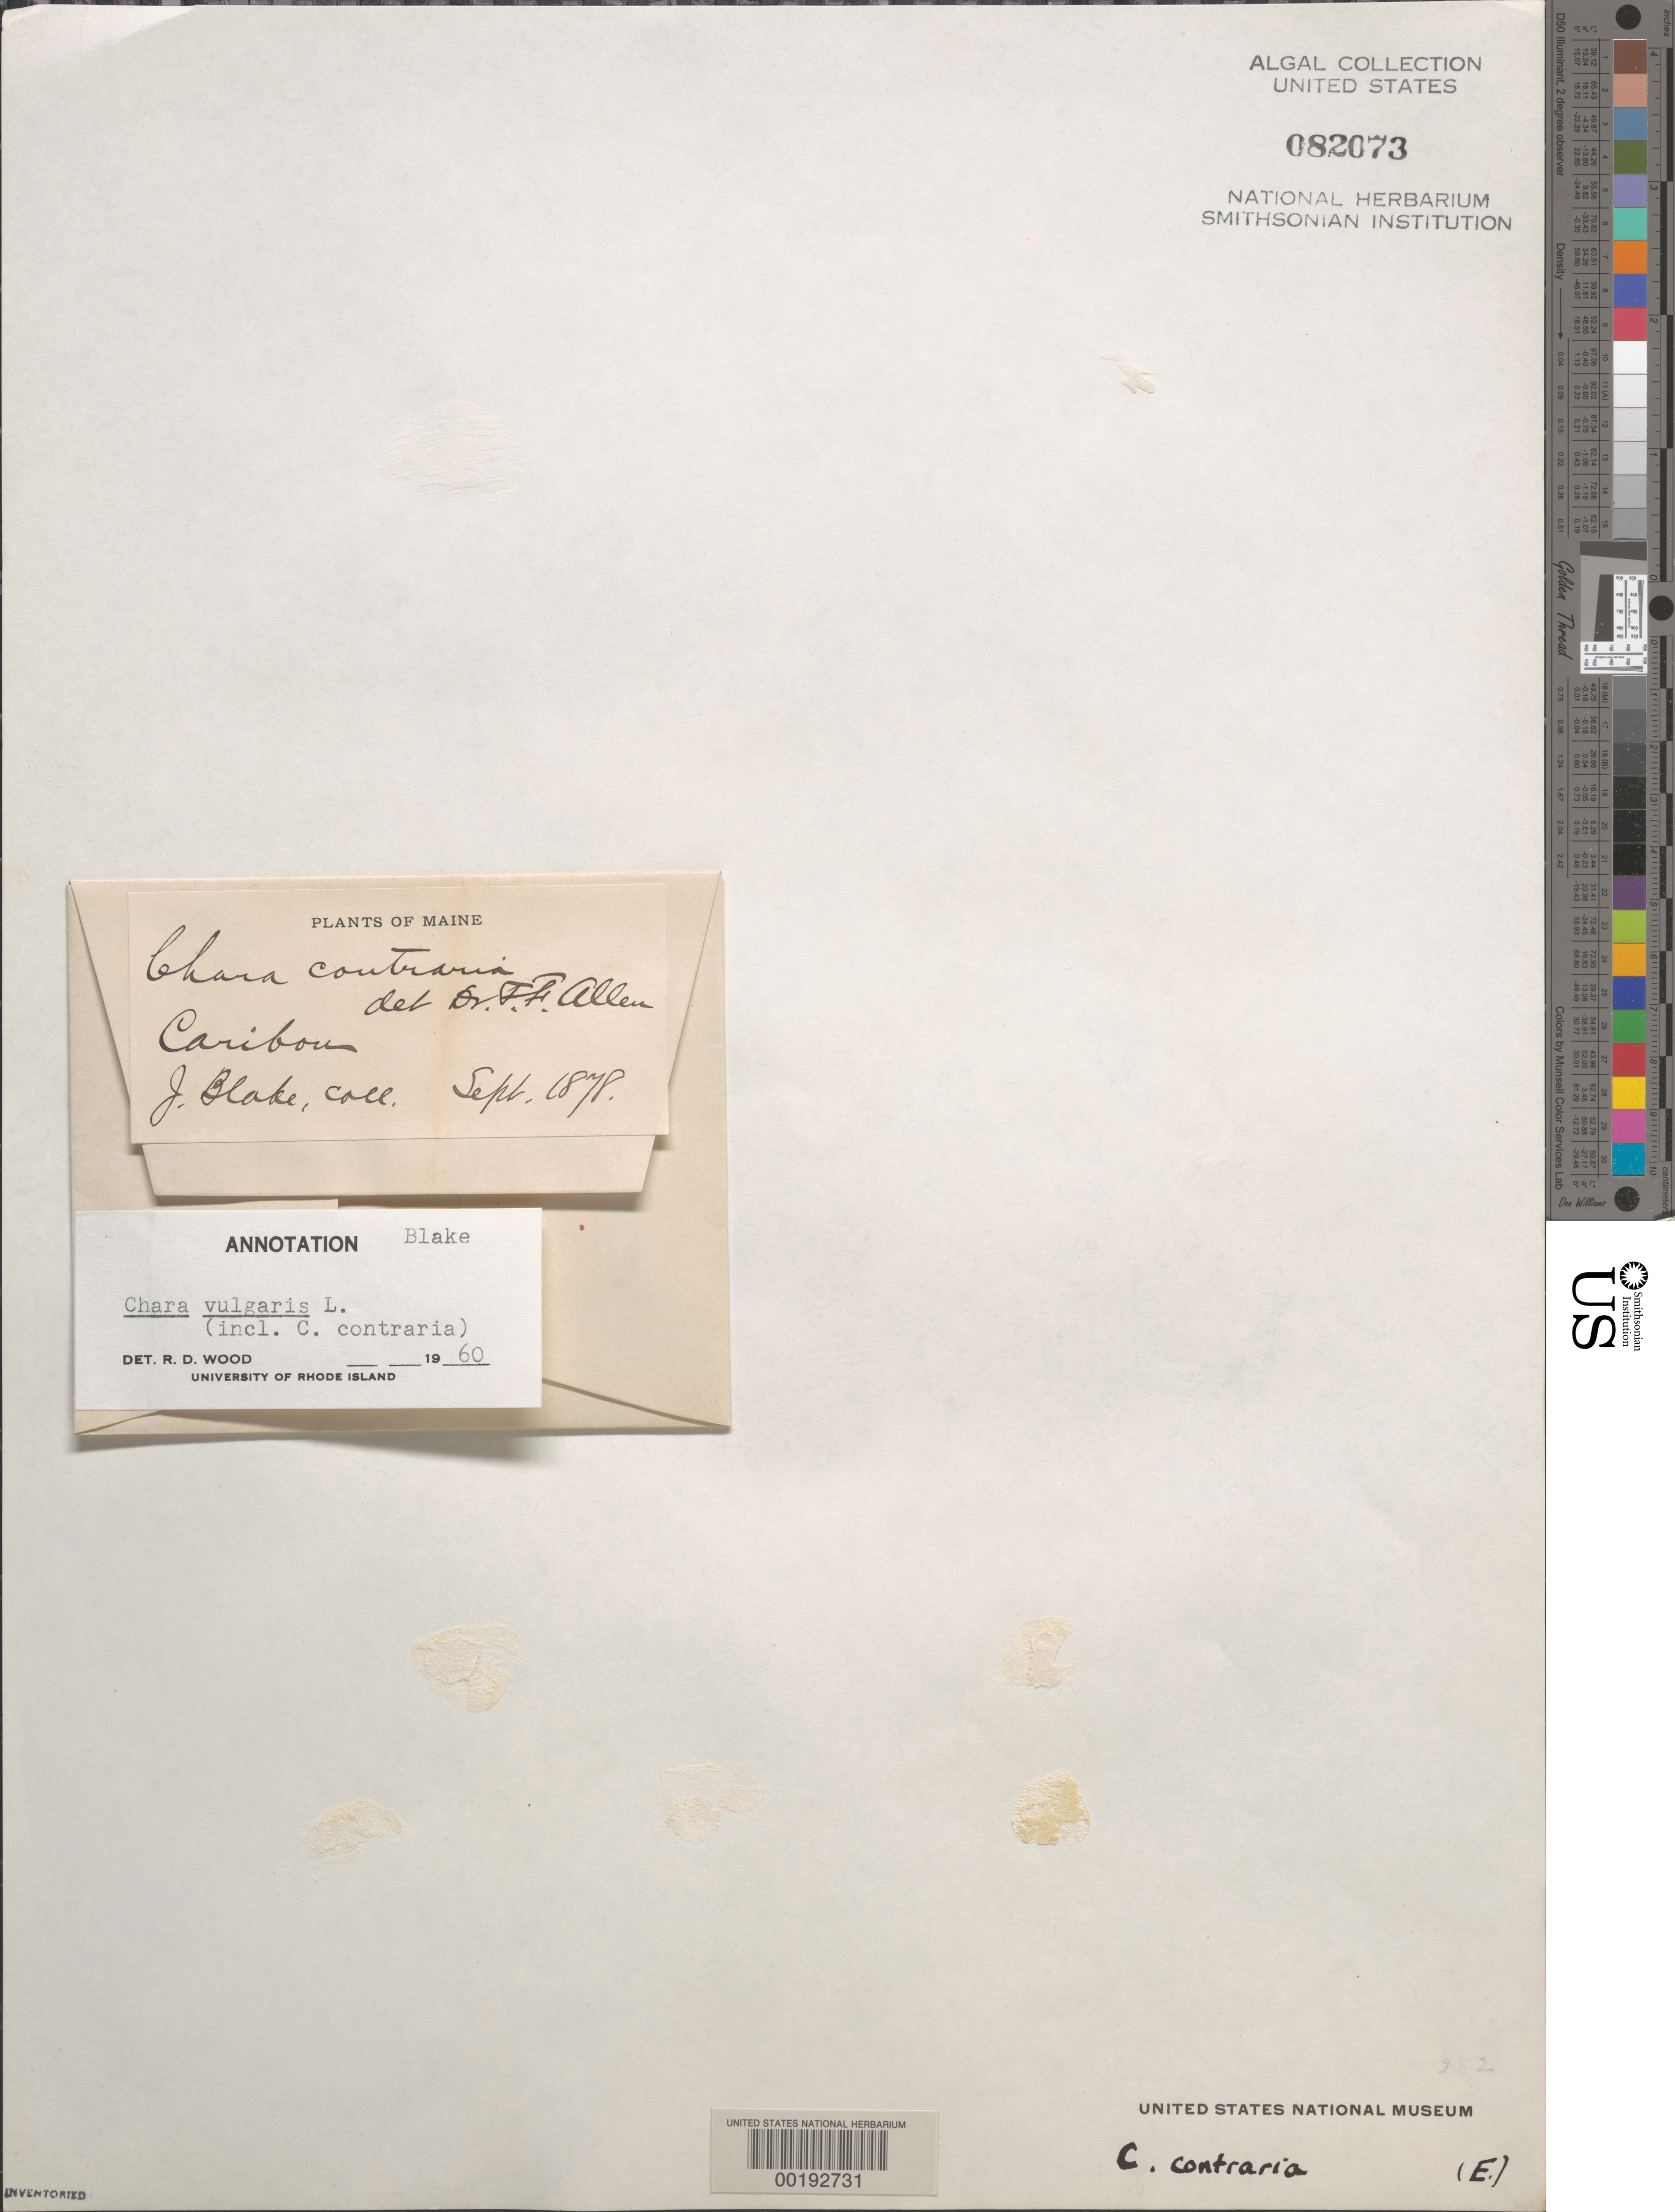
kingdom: Plantae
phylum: Charophyta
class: Charophyceae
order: Charales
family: Characeae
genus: Chara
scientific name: Chara vulgaris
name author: L.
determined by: Wood, R. D.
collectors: J. Blake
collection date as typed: Sep 1878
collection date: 1878-09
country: United States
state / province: Maine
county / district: Aroostook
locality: Caribou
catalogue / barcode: US 82073